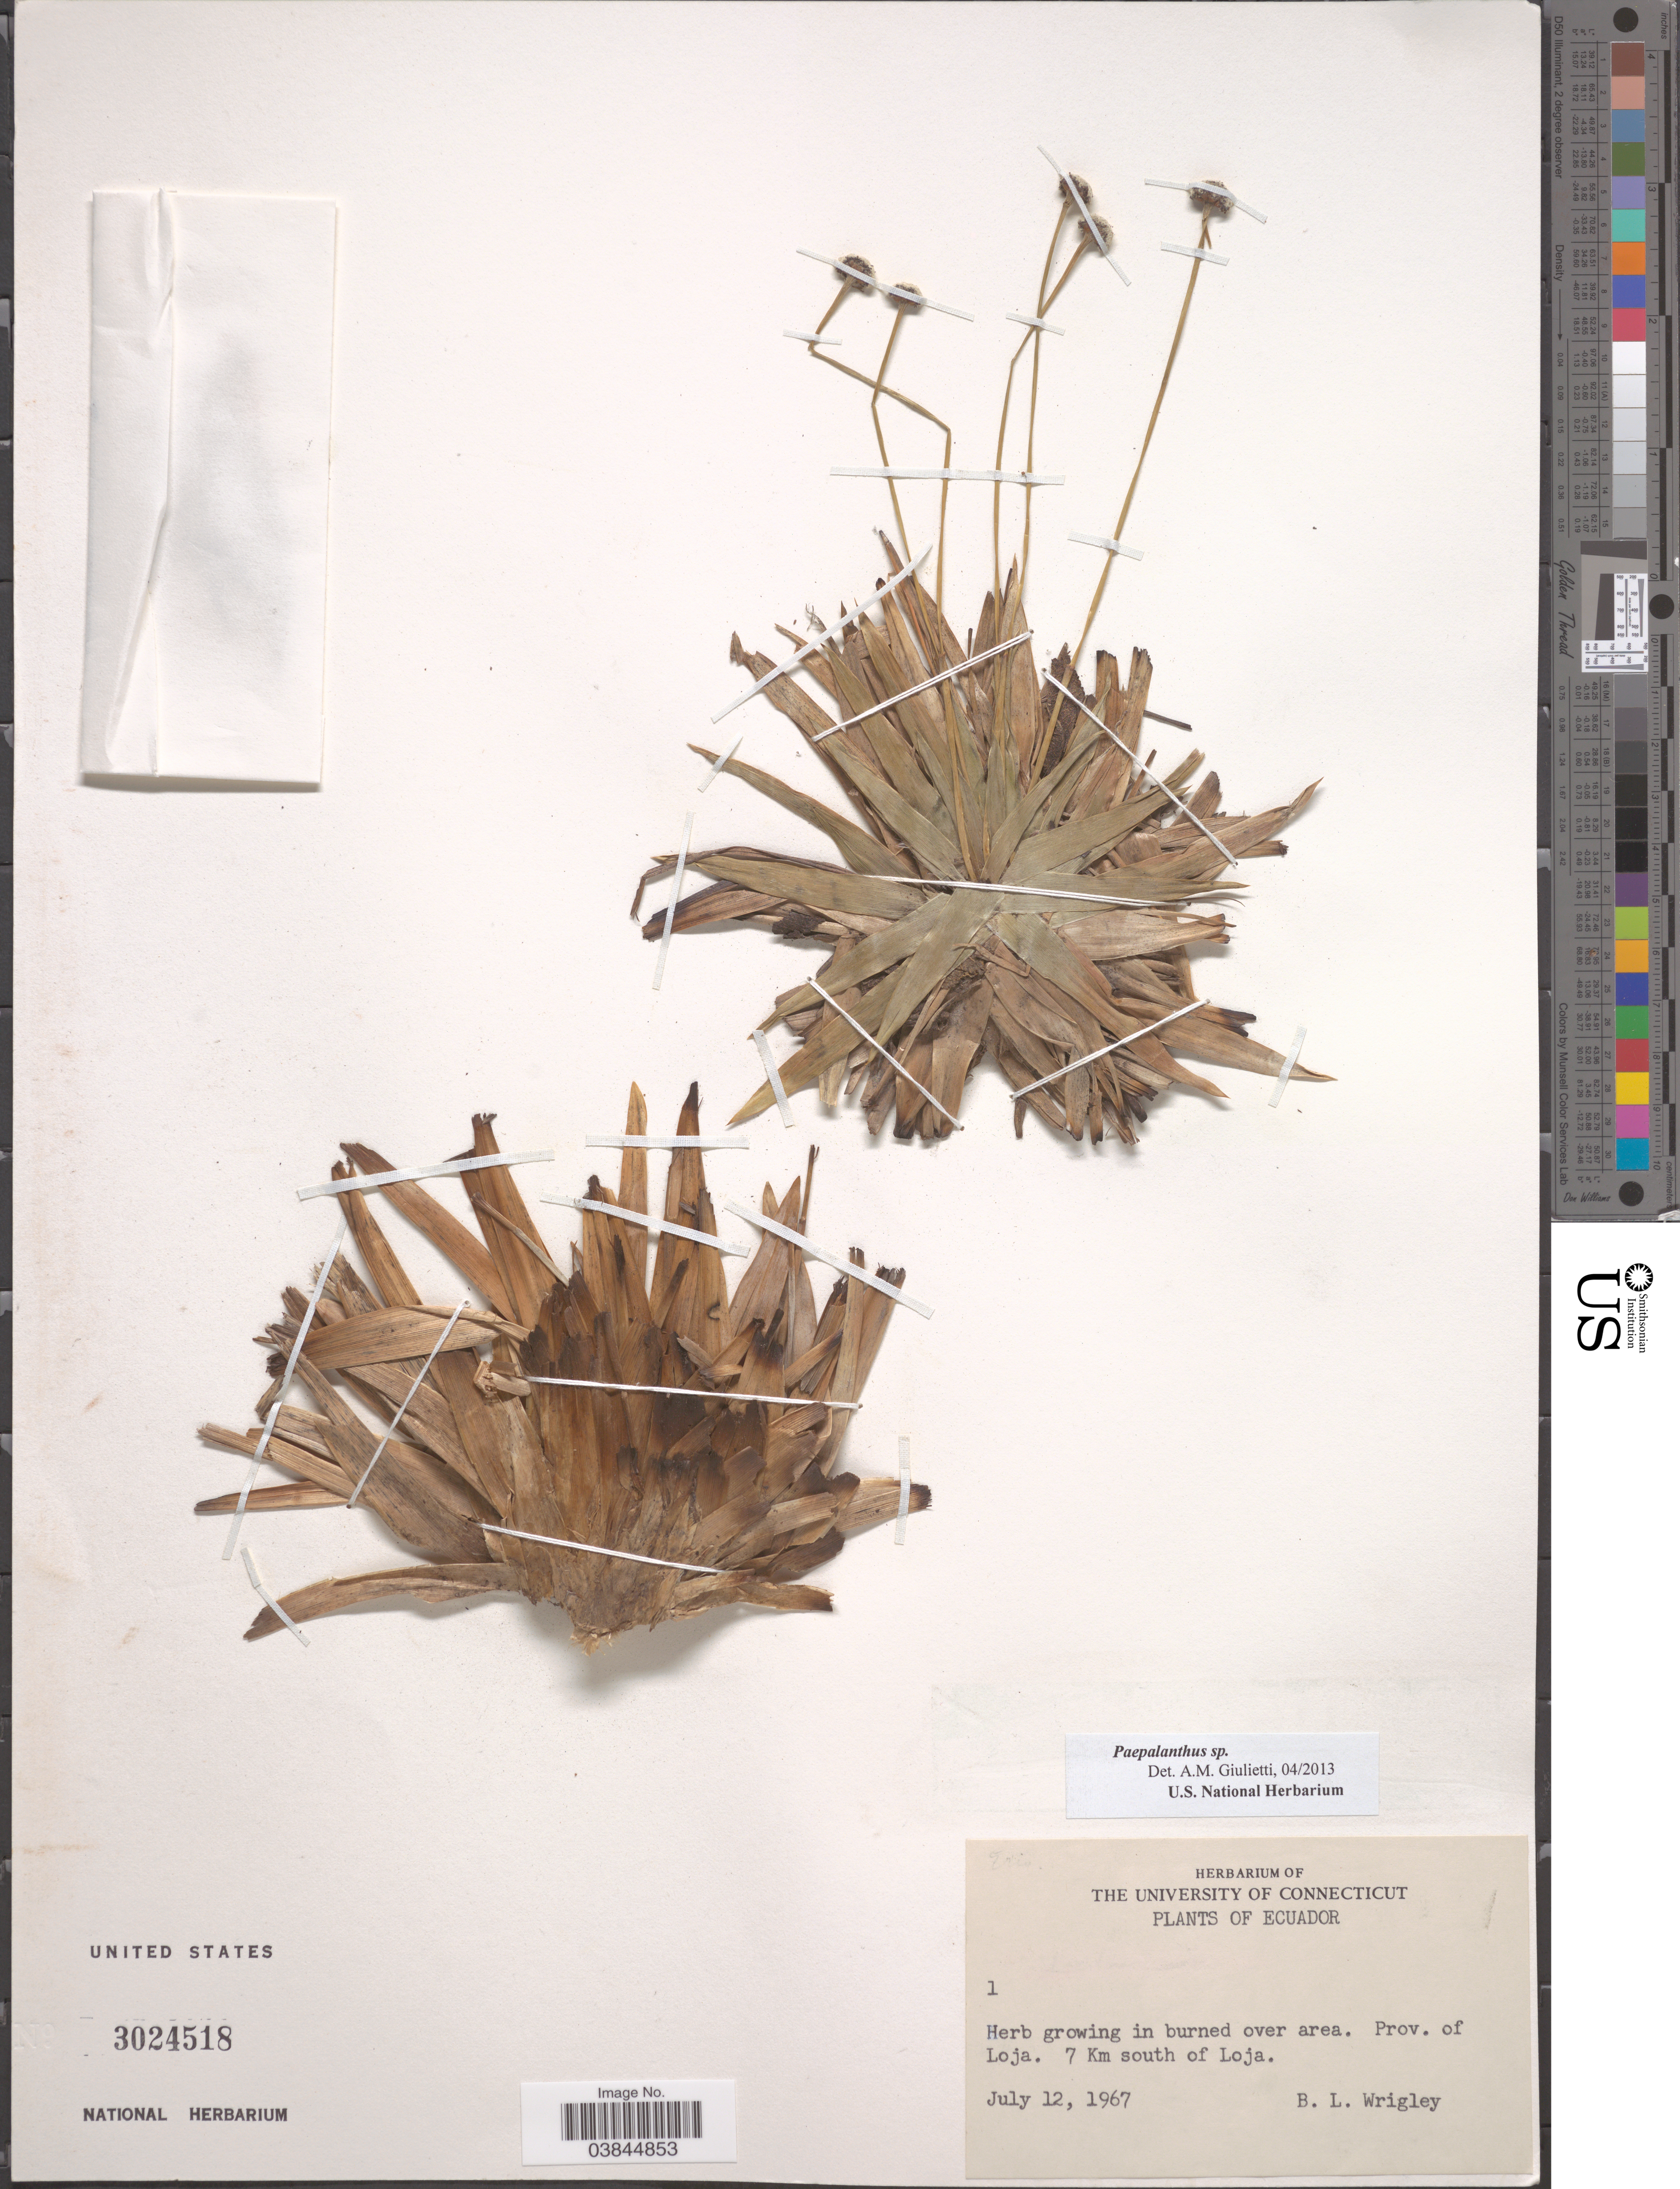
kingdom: Plantae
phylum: Tracheophyta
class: Liliopsida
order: Poales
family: Eriocaulaceae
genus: Paepalanthus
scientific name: Paepalanthus obnatus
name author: Tissot-Sq.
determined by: Sauthier, Laura Jeanne, (SPF), Universidade de Sao Paulo (BRAZIL)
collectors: B. L. Wrigley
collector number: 1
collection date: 1967-07-12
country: Ecuador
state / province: Loja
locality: Prov. of Loja. 7 Km south of Loja.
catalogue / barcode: US 3024518